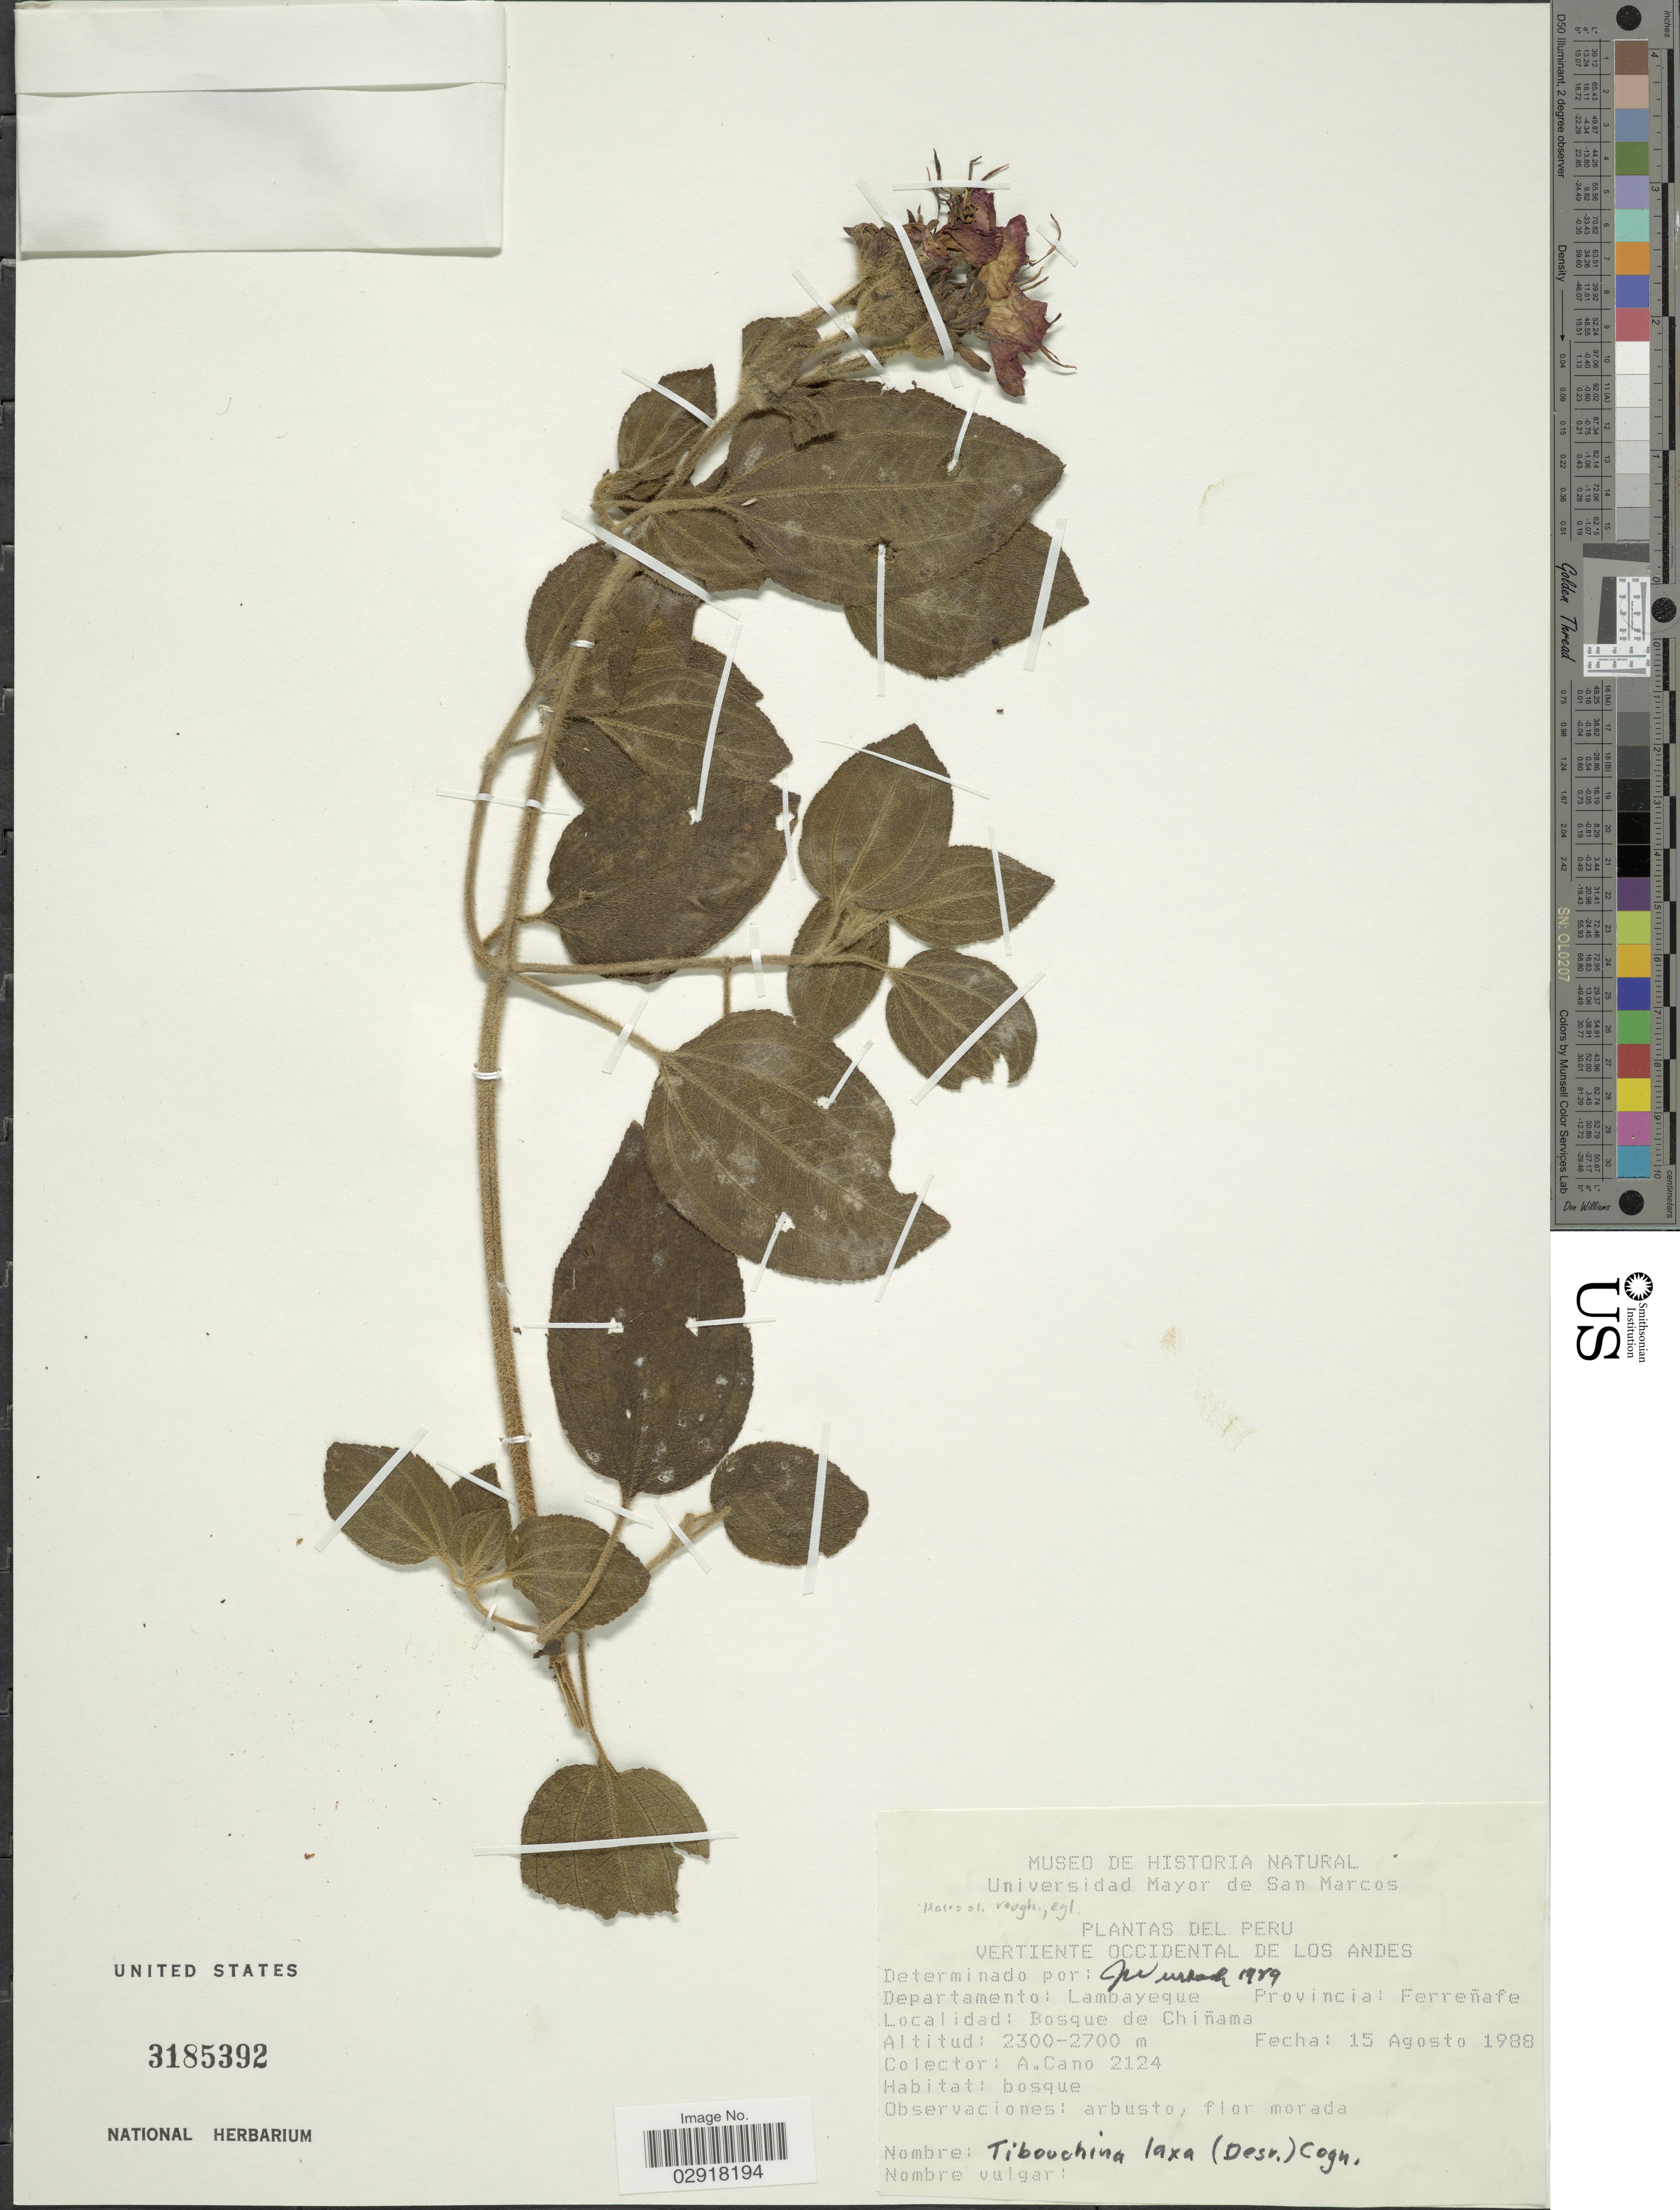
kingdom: Plantae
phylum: Tracheophyta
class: Magnoliopsida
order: Myrtales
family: Melastomataceae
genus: Chaetogastra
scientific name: Chaetogastra laxa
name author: (Desr.) P.J.F. Guim. & Michelang.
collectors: A. Cano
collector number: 2124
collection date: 1988-08-15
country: Peru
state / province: Lambayeque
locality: Vertiente Occidental de los Andes. Departamento: Lambayeque. Provincia: Ferreñafe. Bosque de Chiñama.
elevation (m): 2300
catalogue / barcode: US 3185392